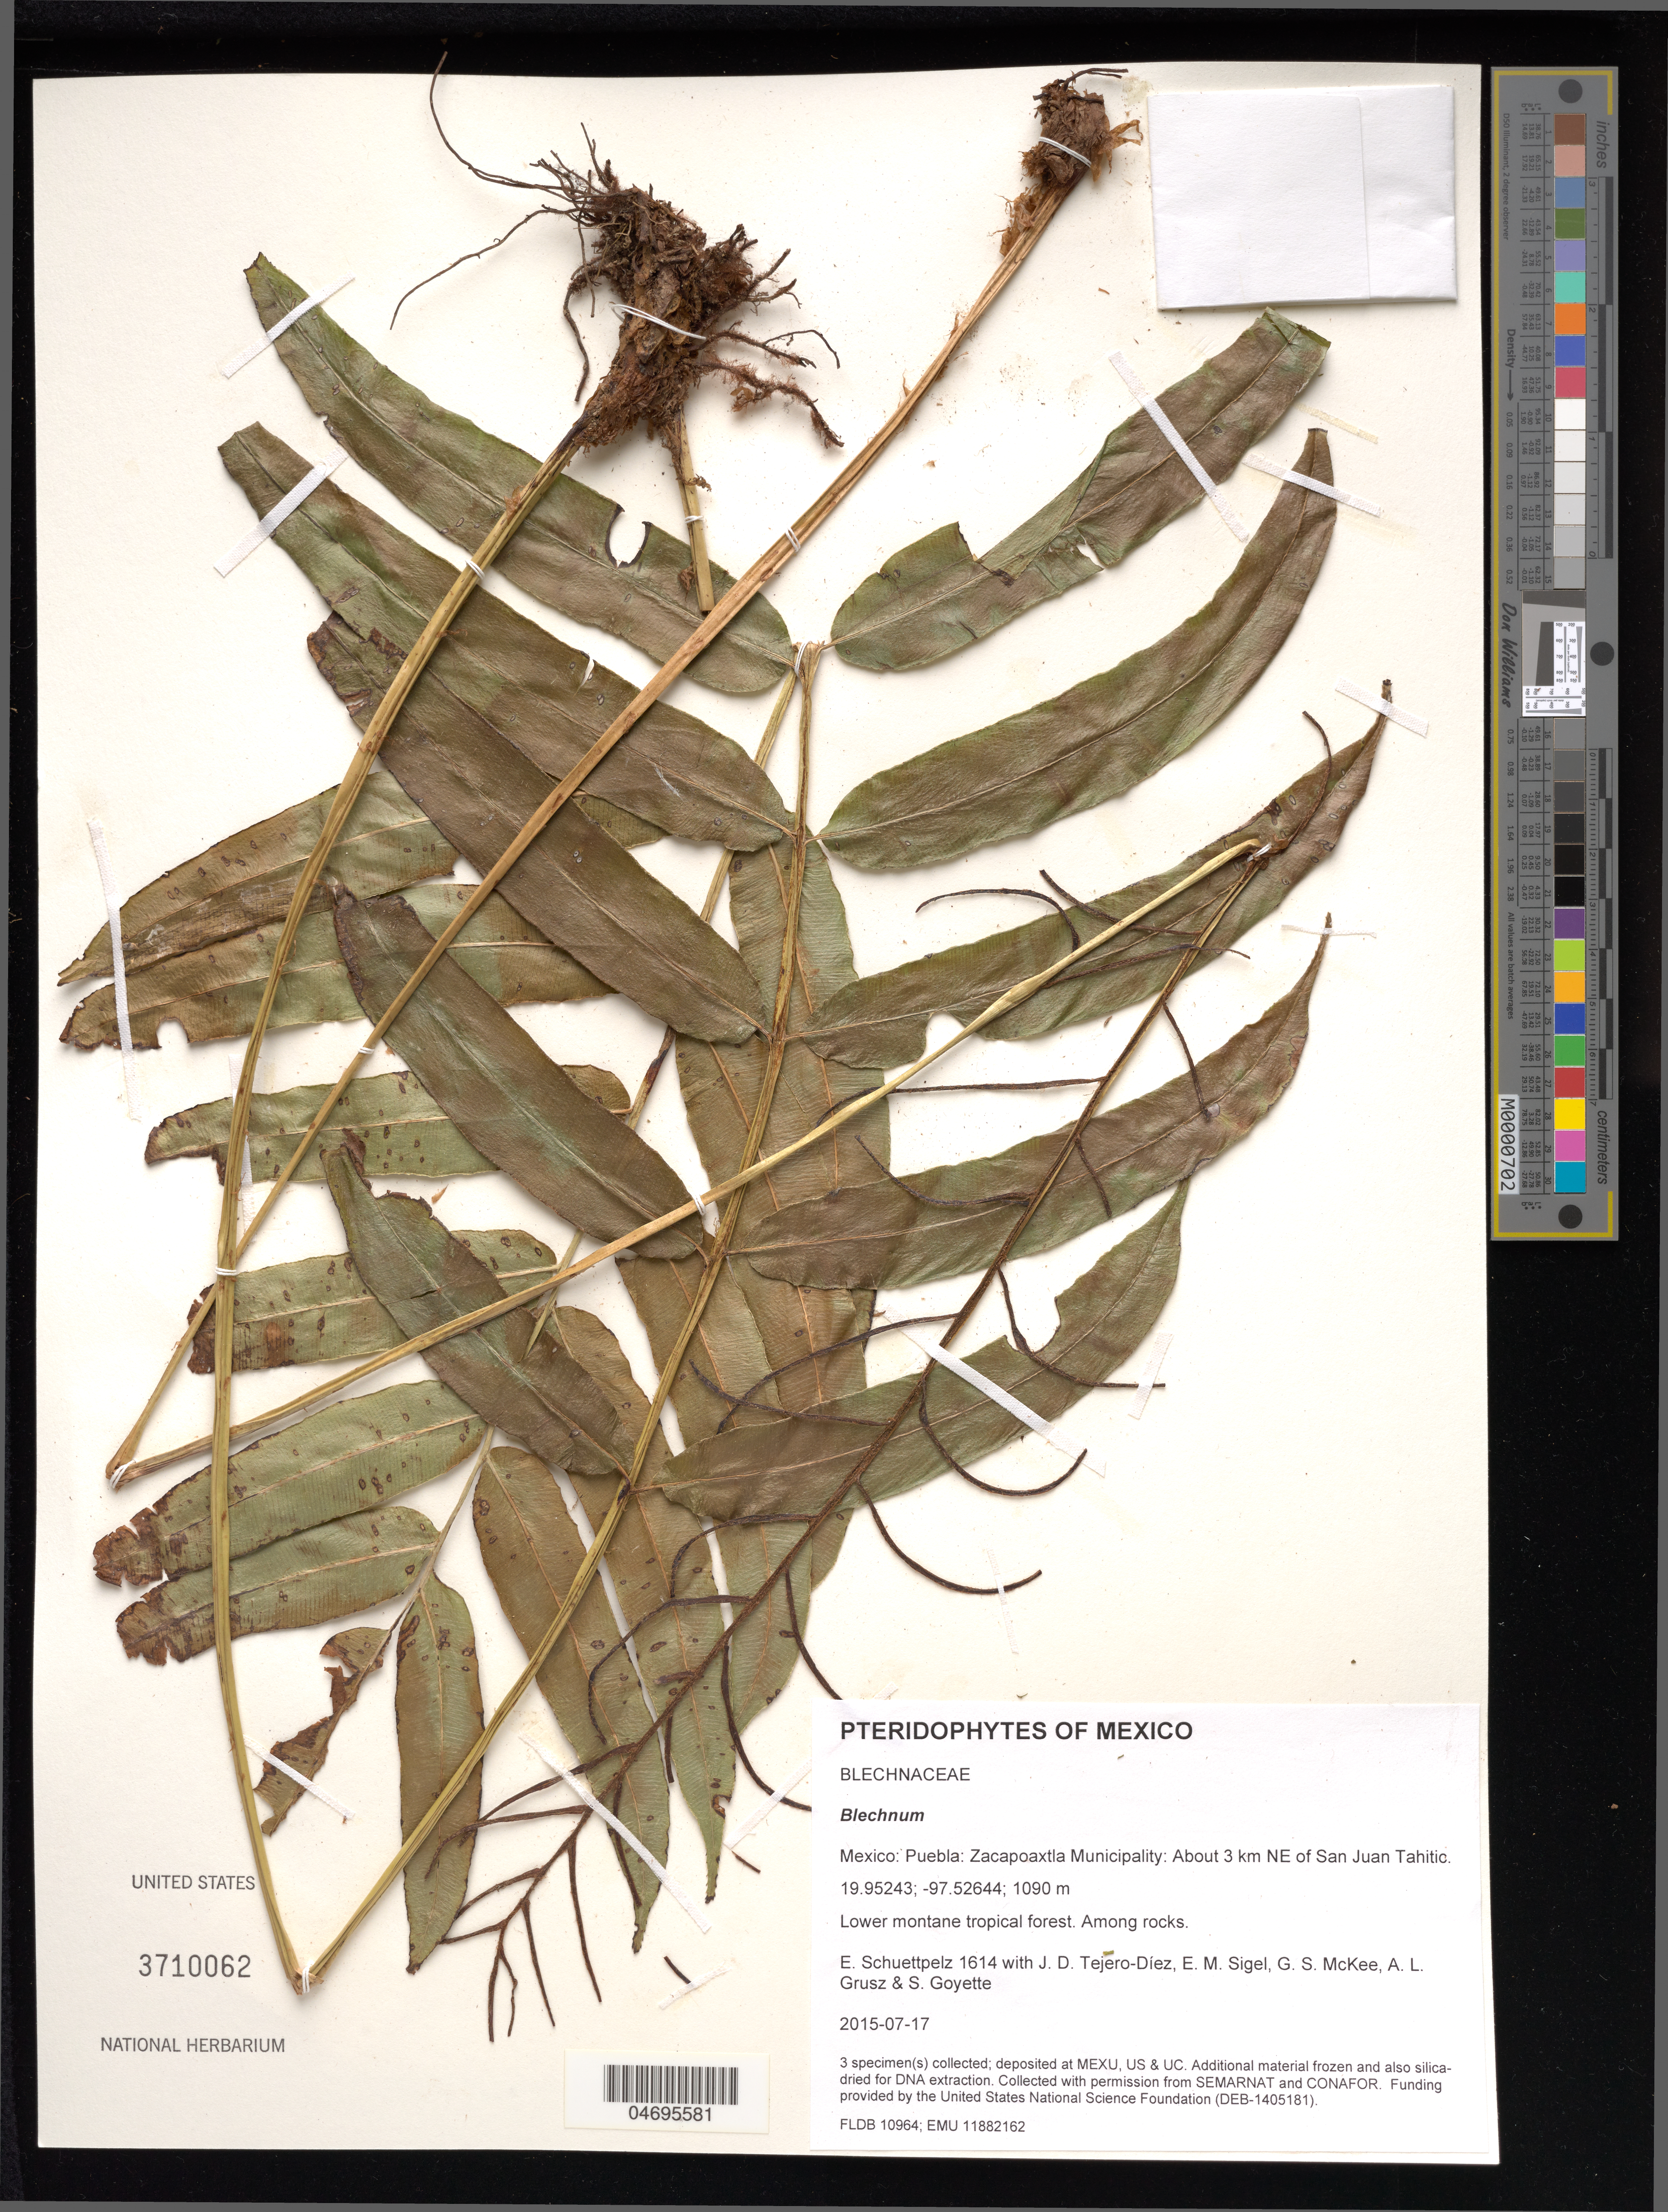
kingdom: Plantae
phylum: Tracheophyta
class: Polypodiopsida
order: Polypodiales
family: Blechnaceae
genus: Blechnum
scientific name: Blechnum sp.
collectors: E. Schuettpelz, D. Tejero-Díez, E. M. Sigel, G. S. McKee & A. Grusz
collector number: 1614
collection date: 2015-07-17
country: Mexico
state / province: Puebla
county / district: Zacapoaxtla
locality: About 3 km NE of San Juan Tahitic.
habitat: Lower montane tropical forest.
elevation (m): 1090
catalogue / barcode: US 3710062